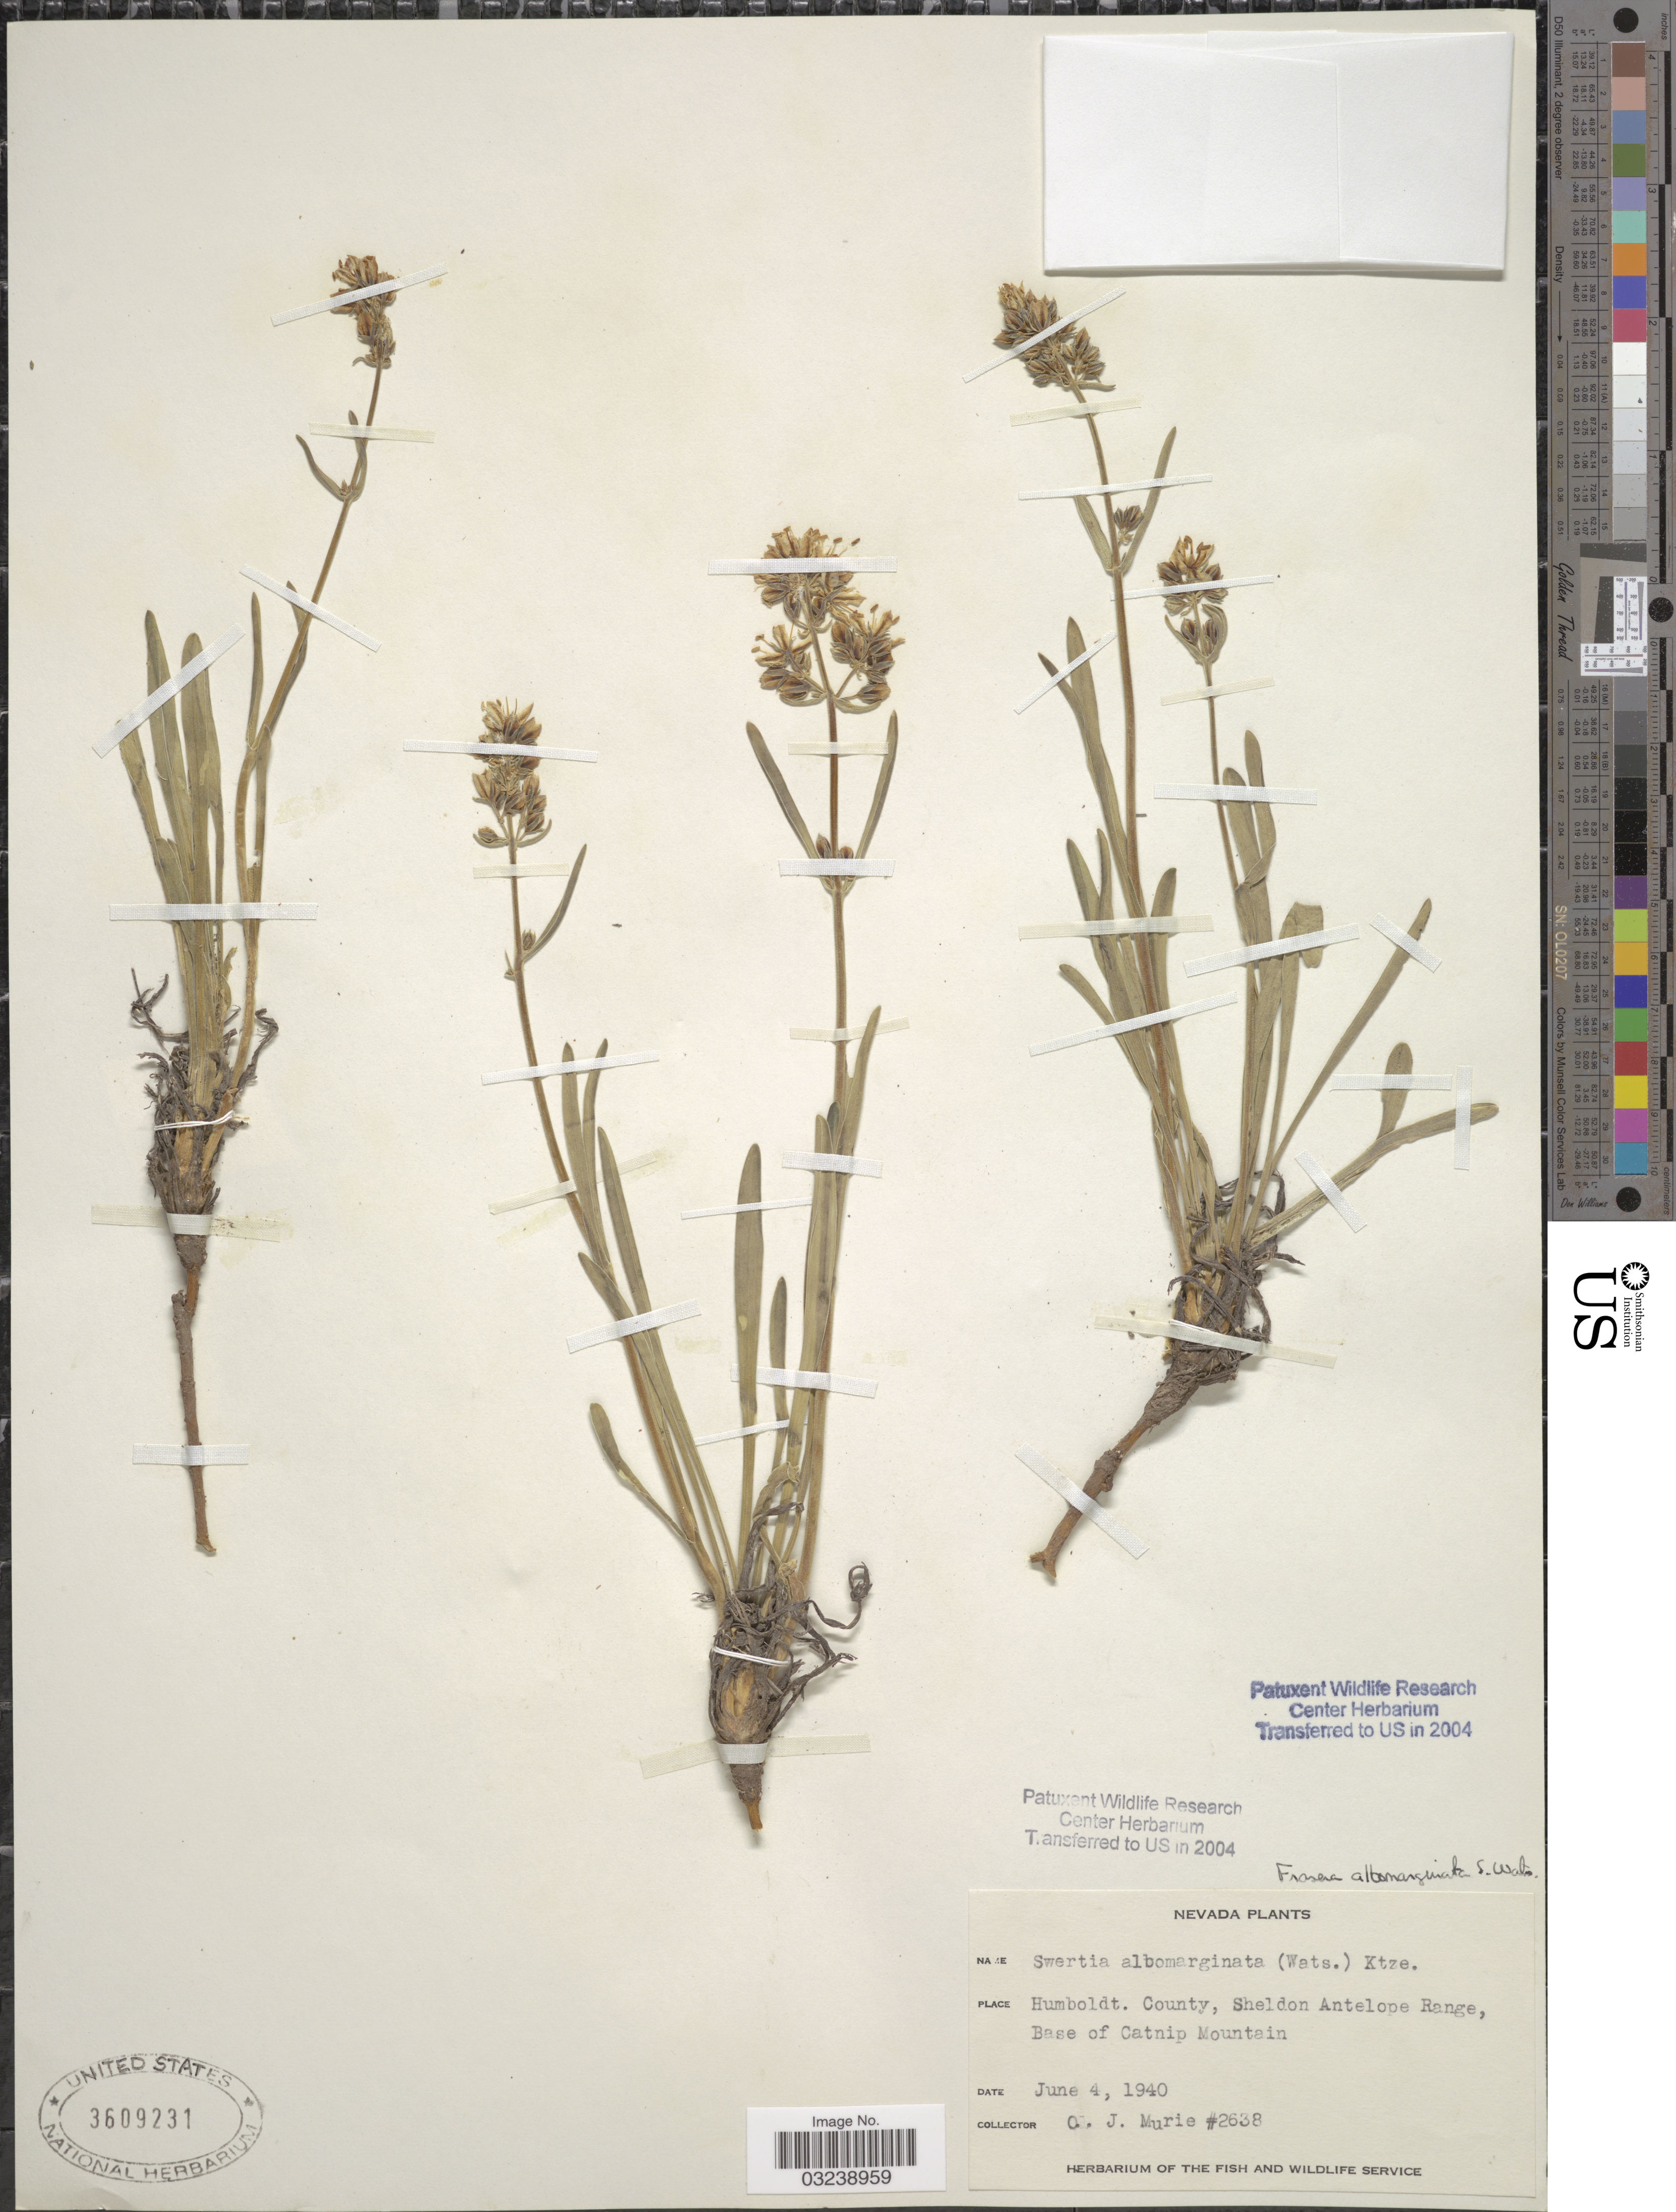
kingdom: Plantae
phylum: Tracheophyta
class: Magnoliopsida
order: Gentianales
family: Gentianaceae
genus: Frasera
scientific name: Frasera albomarginata var. albomarginata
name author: S. Watson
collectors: O. Murie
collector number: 2638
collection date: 1940-06-04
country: United States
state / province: Nevada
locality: Humboldt County, Sheldon Antelope Range, Base of Catnip Mountain.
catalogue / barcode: US 3609231